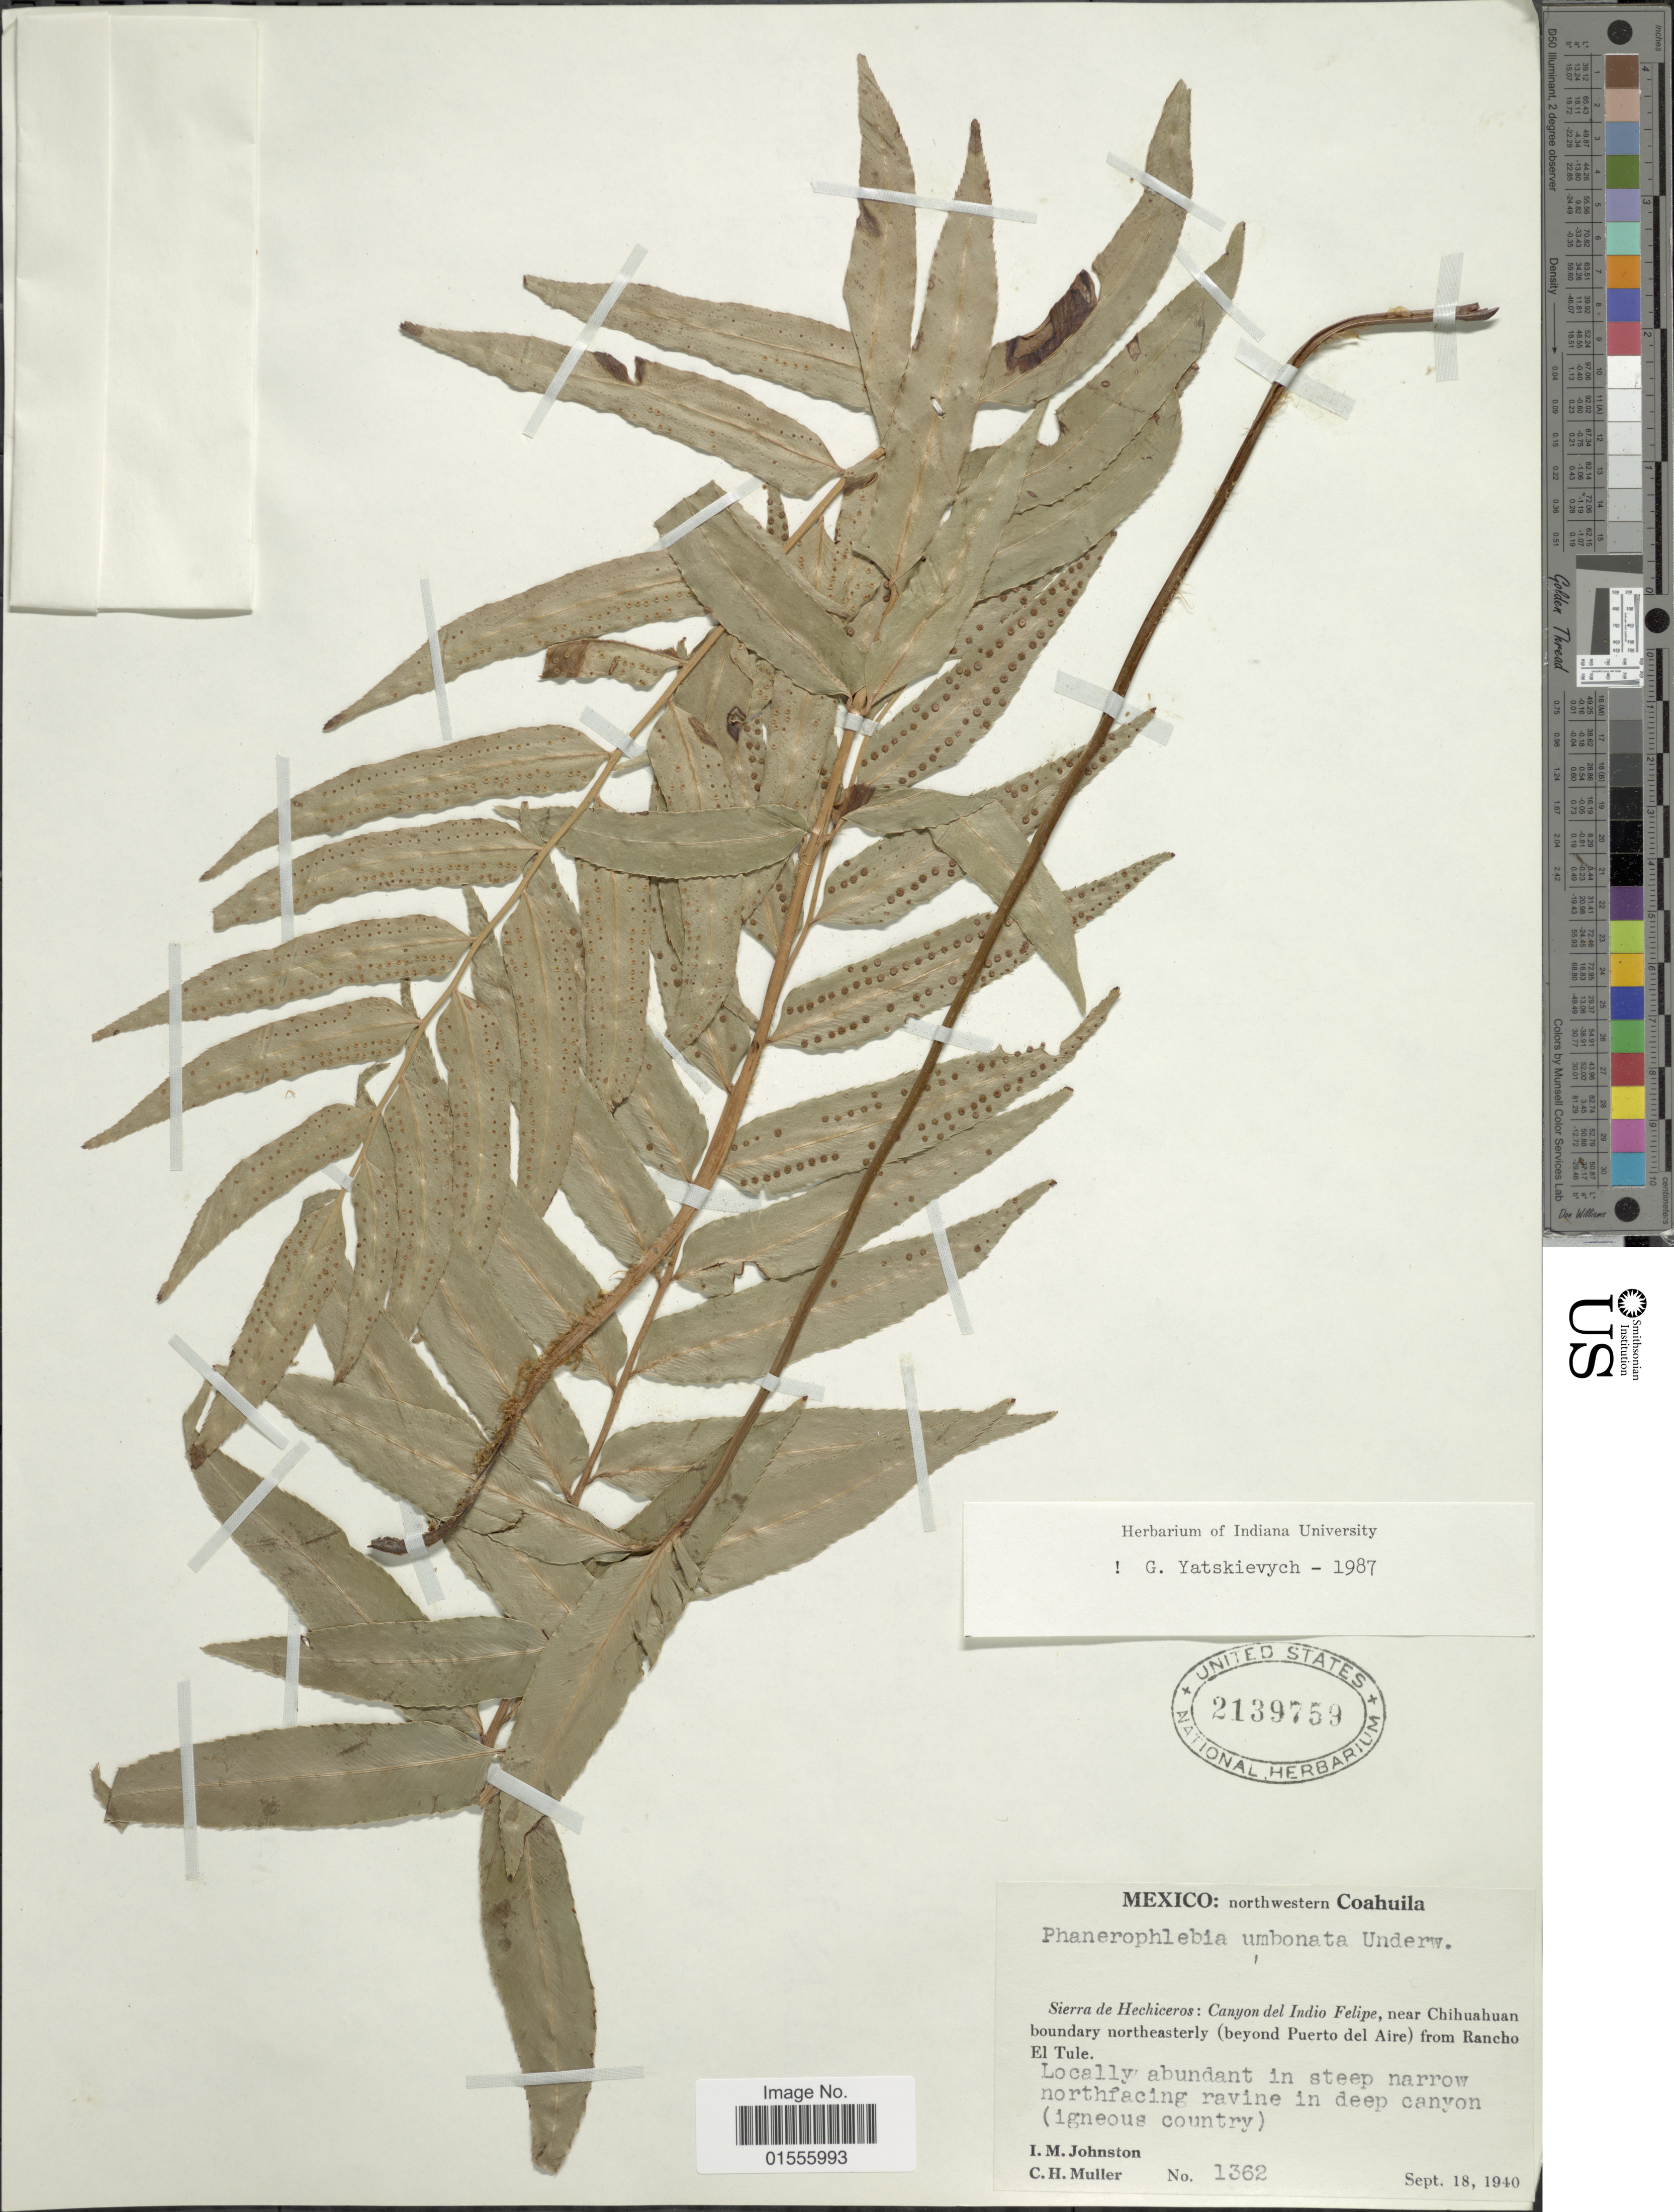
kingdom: Plantae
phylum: Tracheophyta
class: Polypodiopsida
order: Polypodiales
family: Dryopteridaceae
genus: Phanerophlebia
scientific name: Phanerophlebia umbonata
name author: Underw.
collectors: I.M. Johnston & C. H. Müller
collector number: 1362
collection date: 1940-09-18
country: Mexico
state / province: Coahuila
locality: Northwestern Coahuila, Sierra de Hechiceros: Canyon del Indio Felipe, near Chihuahuan boundary northeasterly (beyond Puerto del Aire) from Rancho El Tule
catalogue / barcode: US 2139759